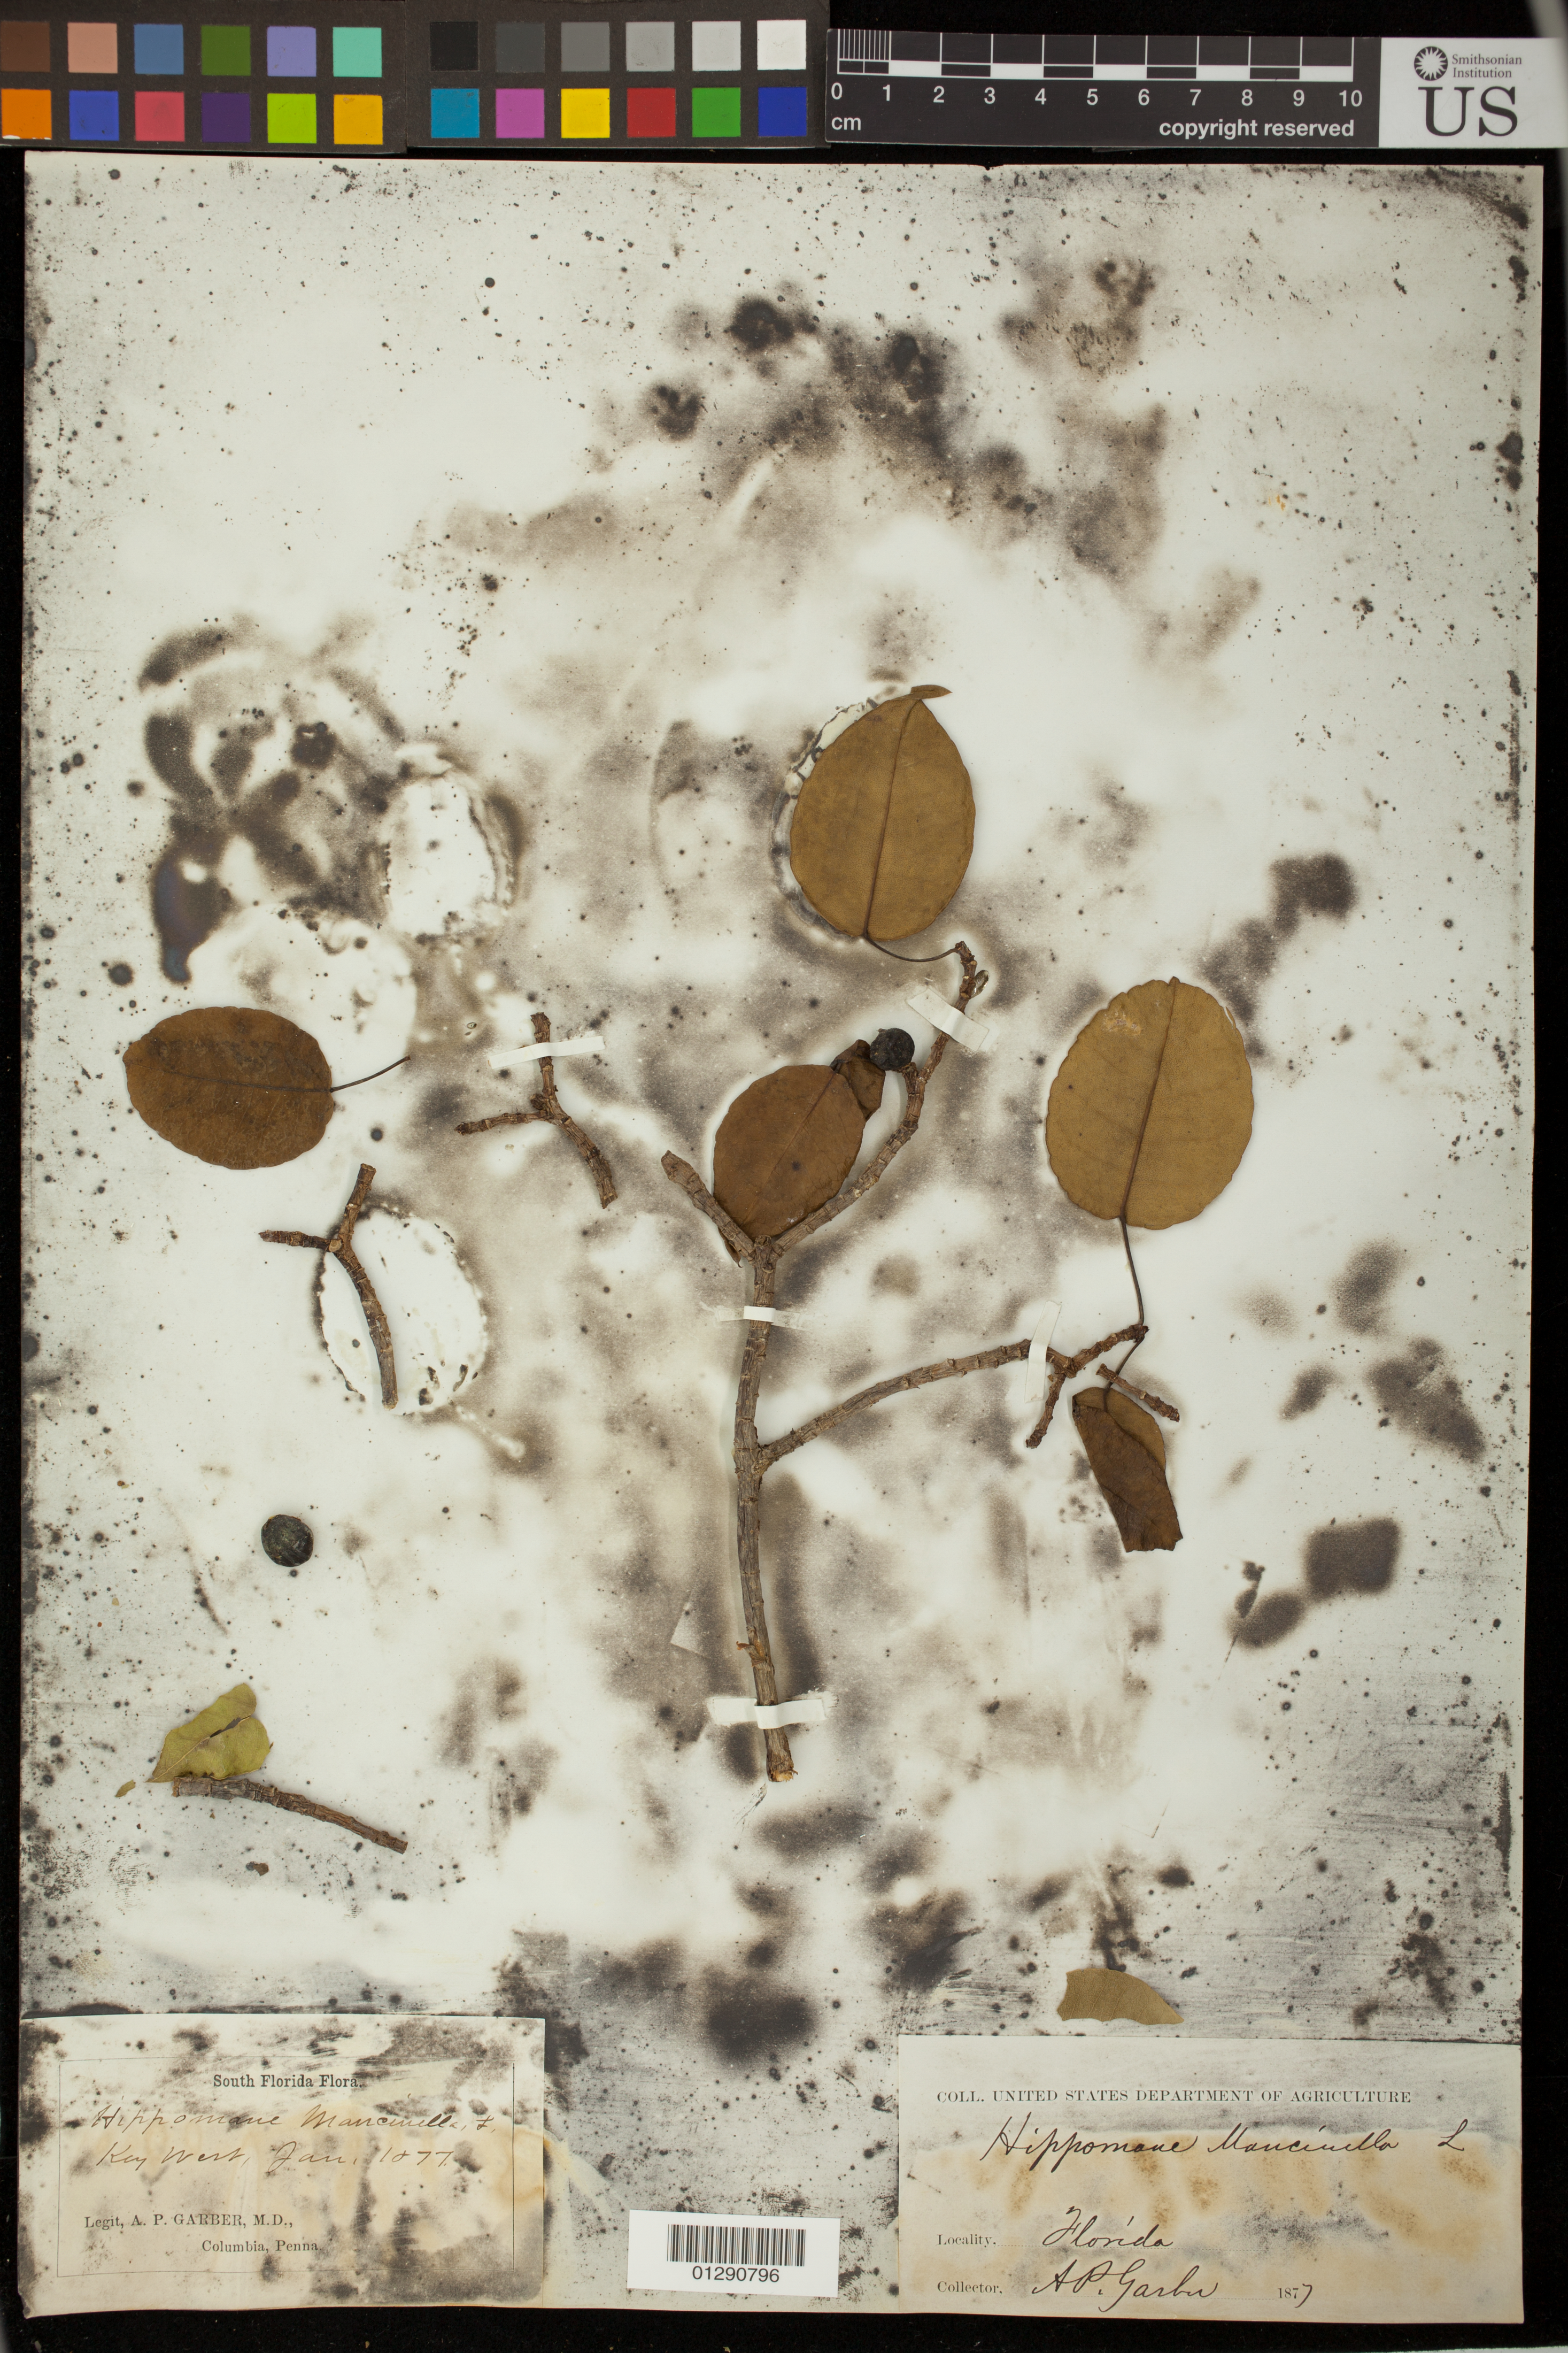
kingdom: Plantae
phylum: Tracheophyta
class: Magnoliopsida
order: Malpighiales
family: Euphorbiaceae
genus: Hippomane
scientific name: Hippomane mancinella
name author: L.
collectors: A. P. Garber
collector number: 1077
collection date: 1877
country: United States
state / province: Florida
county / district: Monroe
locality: Key West